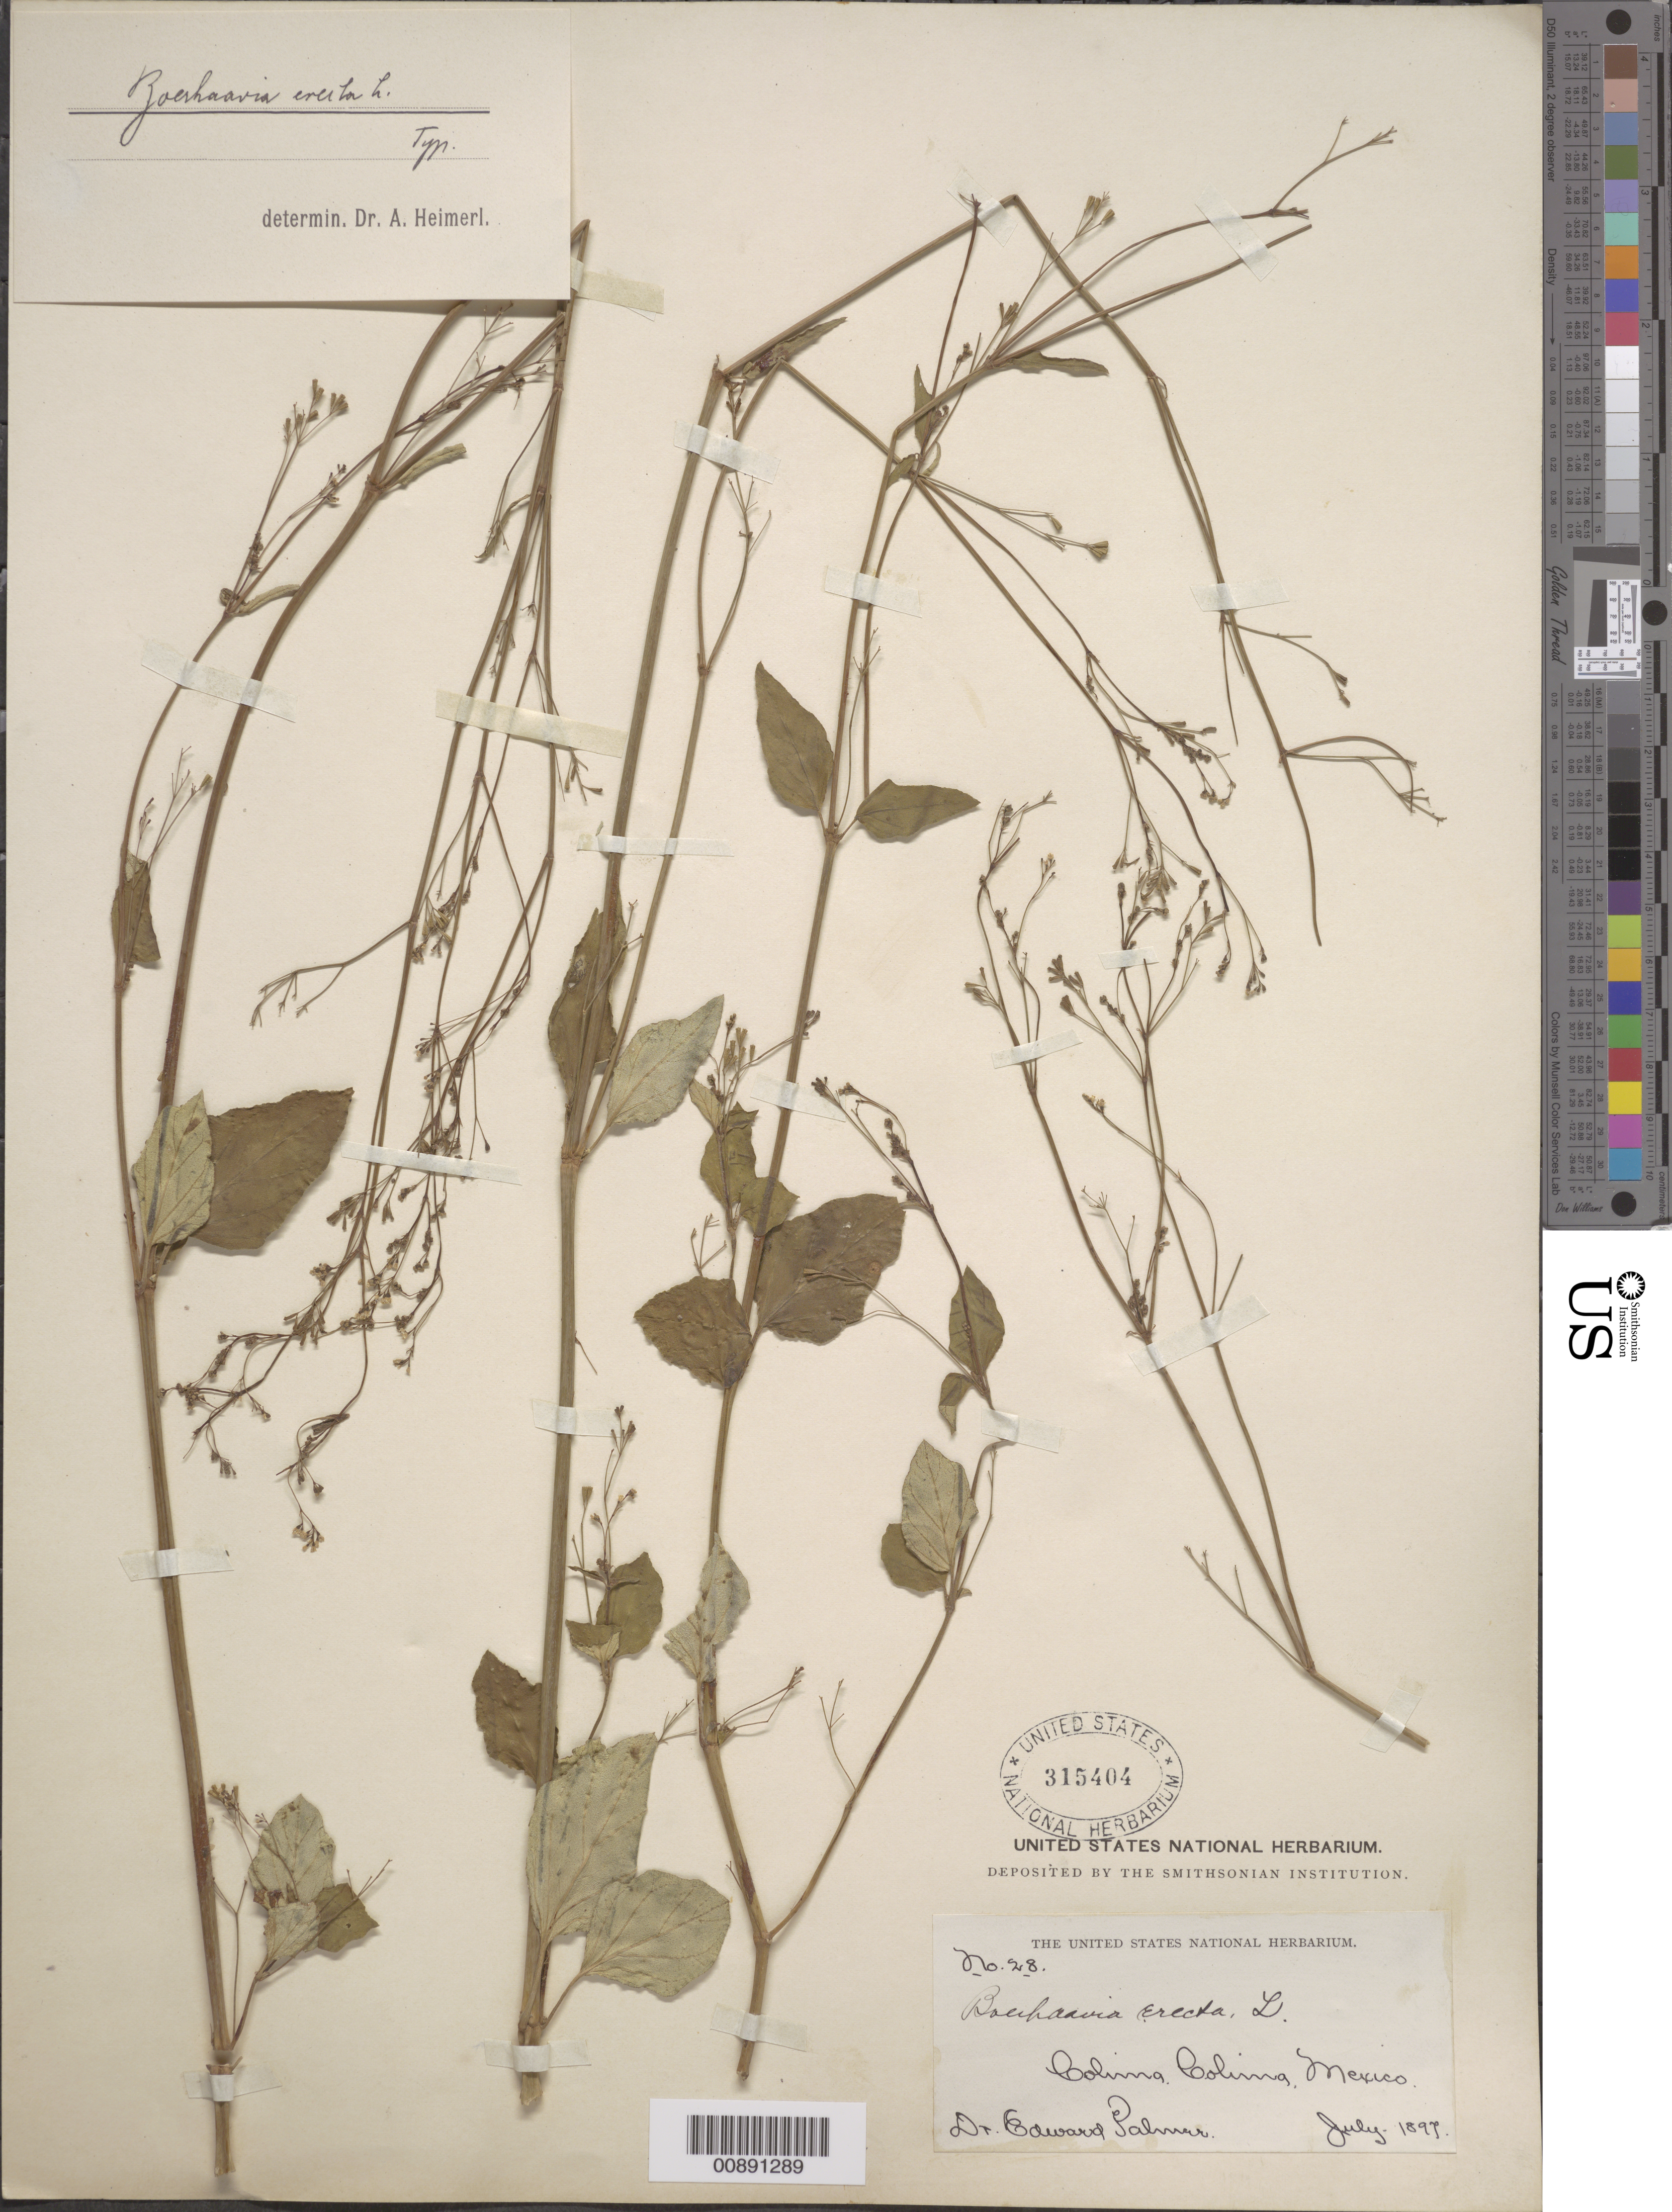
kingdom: Plantae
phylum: Tracheophyta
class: Magnoliopsida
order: Caryophyllales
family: Nyctaginaceae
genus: Boerhavia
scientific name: Boerhavia erecta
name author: L.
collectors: E. Palmer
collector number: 28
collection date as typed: Jul 1897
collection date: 1897-07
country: Mexico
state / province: Colima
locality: Colima, Colima.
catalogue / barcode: US 315404